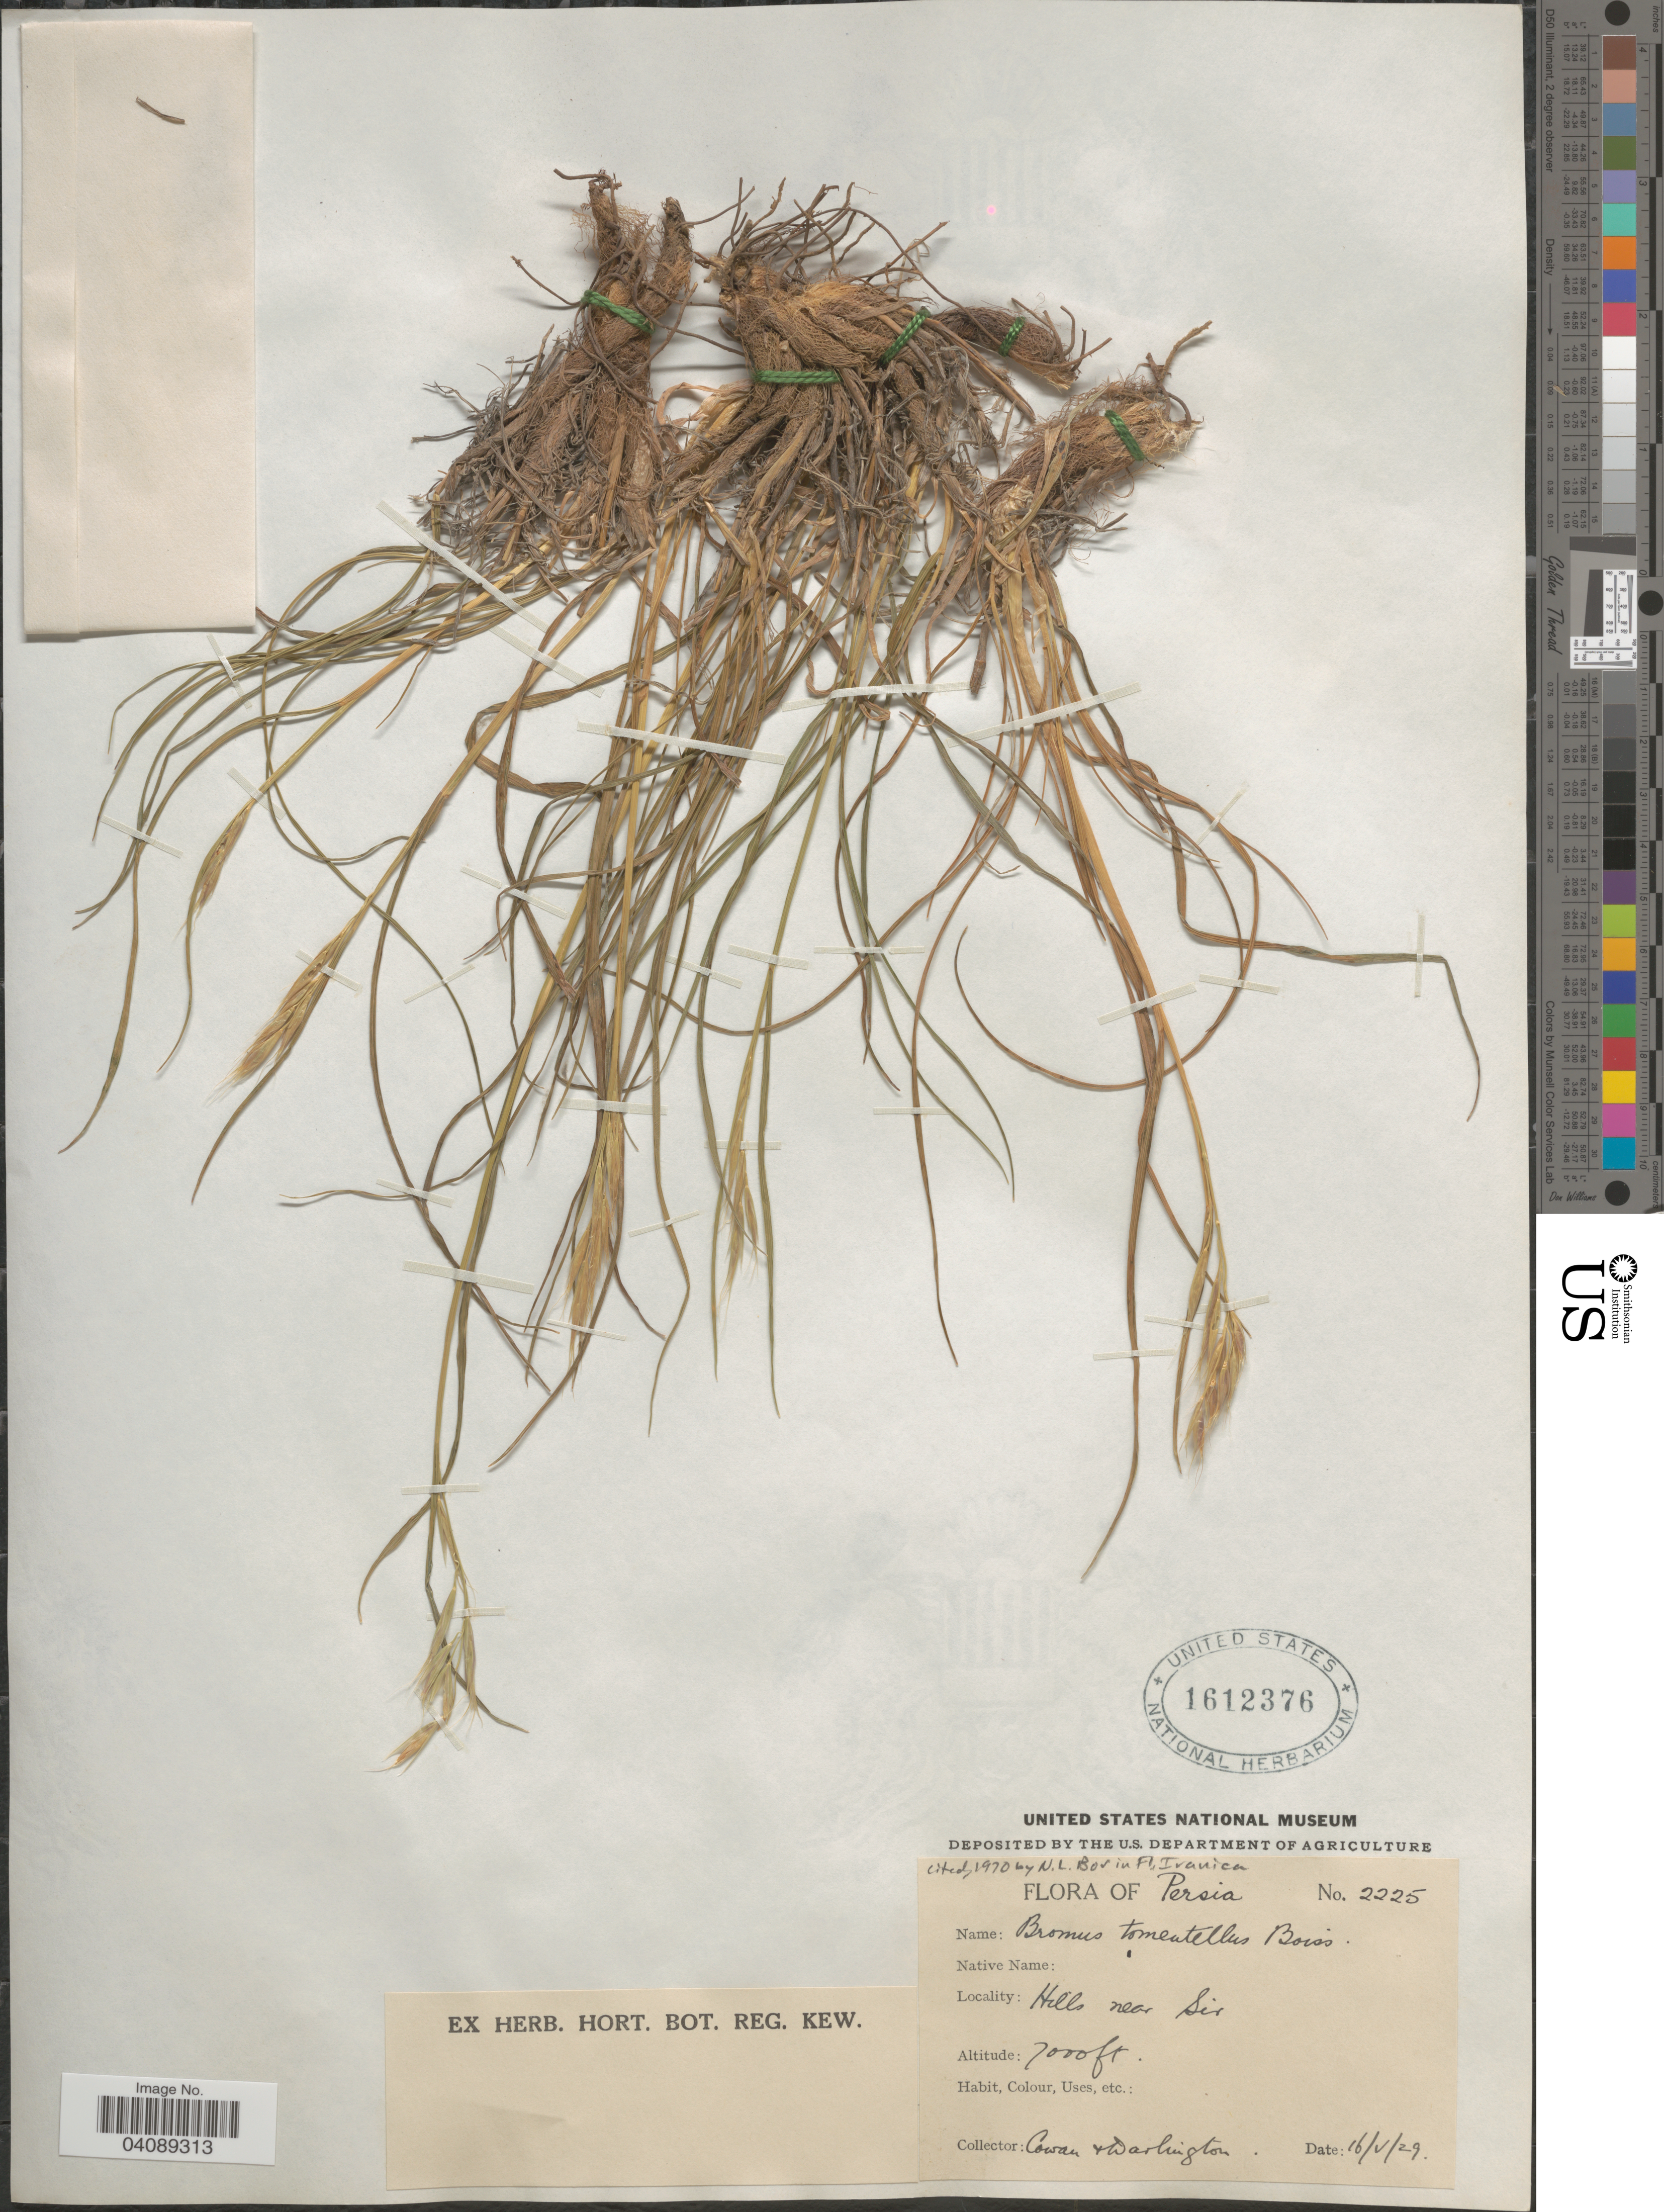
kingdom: Plantae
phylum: Tracheophyta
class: Liliopsida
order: Poales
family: Poaceae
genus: Bromus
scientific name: Bromus tomentellus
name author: Boiss.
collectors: Cowan & Darlington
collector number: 2225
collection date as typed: Transcribed d/m/y: 16/5/29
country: Iran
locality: Persia. Hills near Sir.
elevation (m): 2134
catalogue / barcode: US 1612376